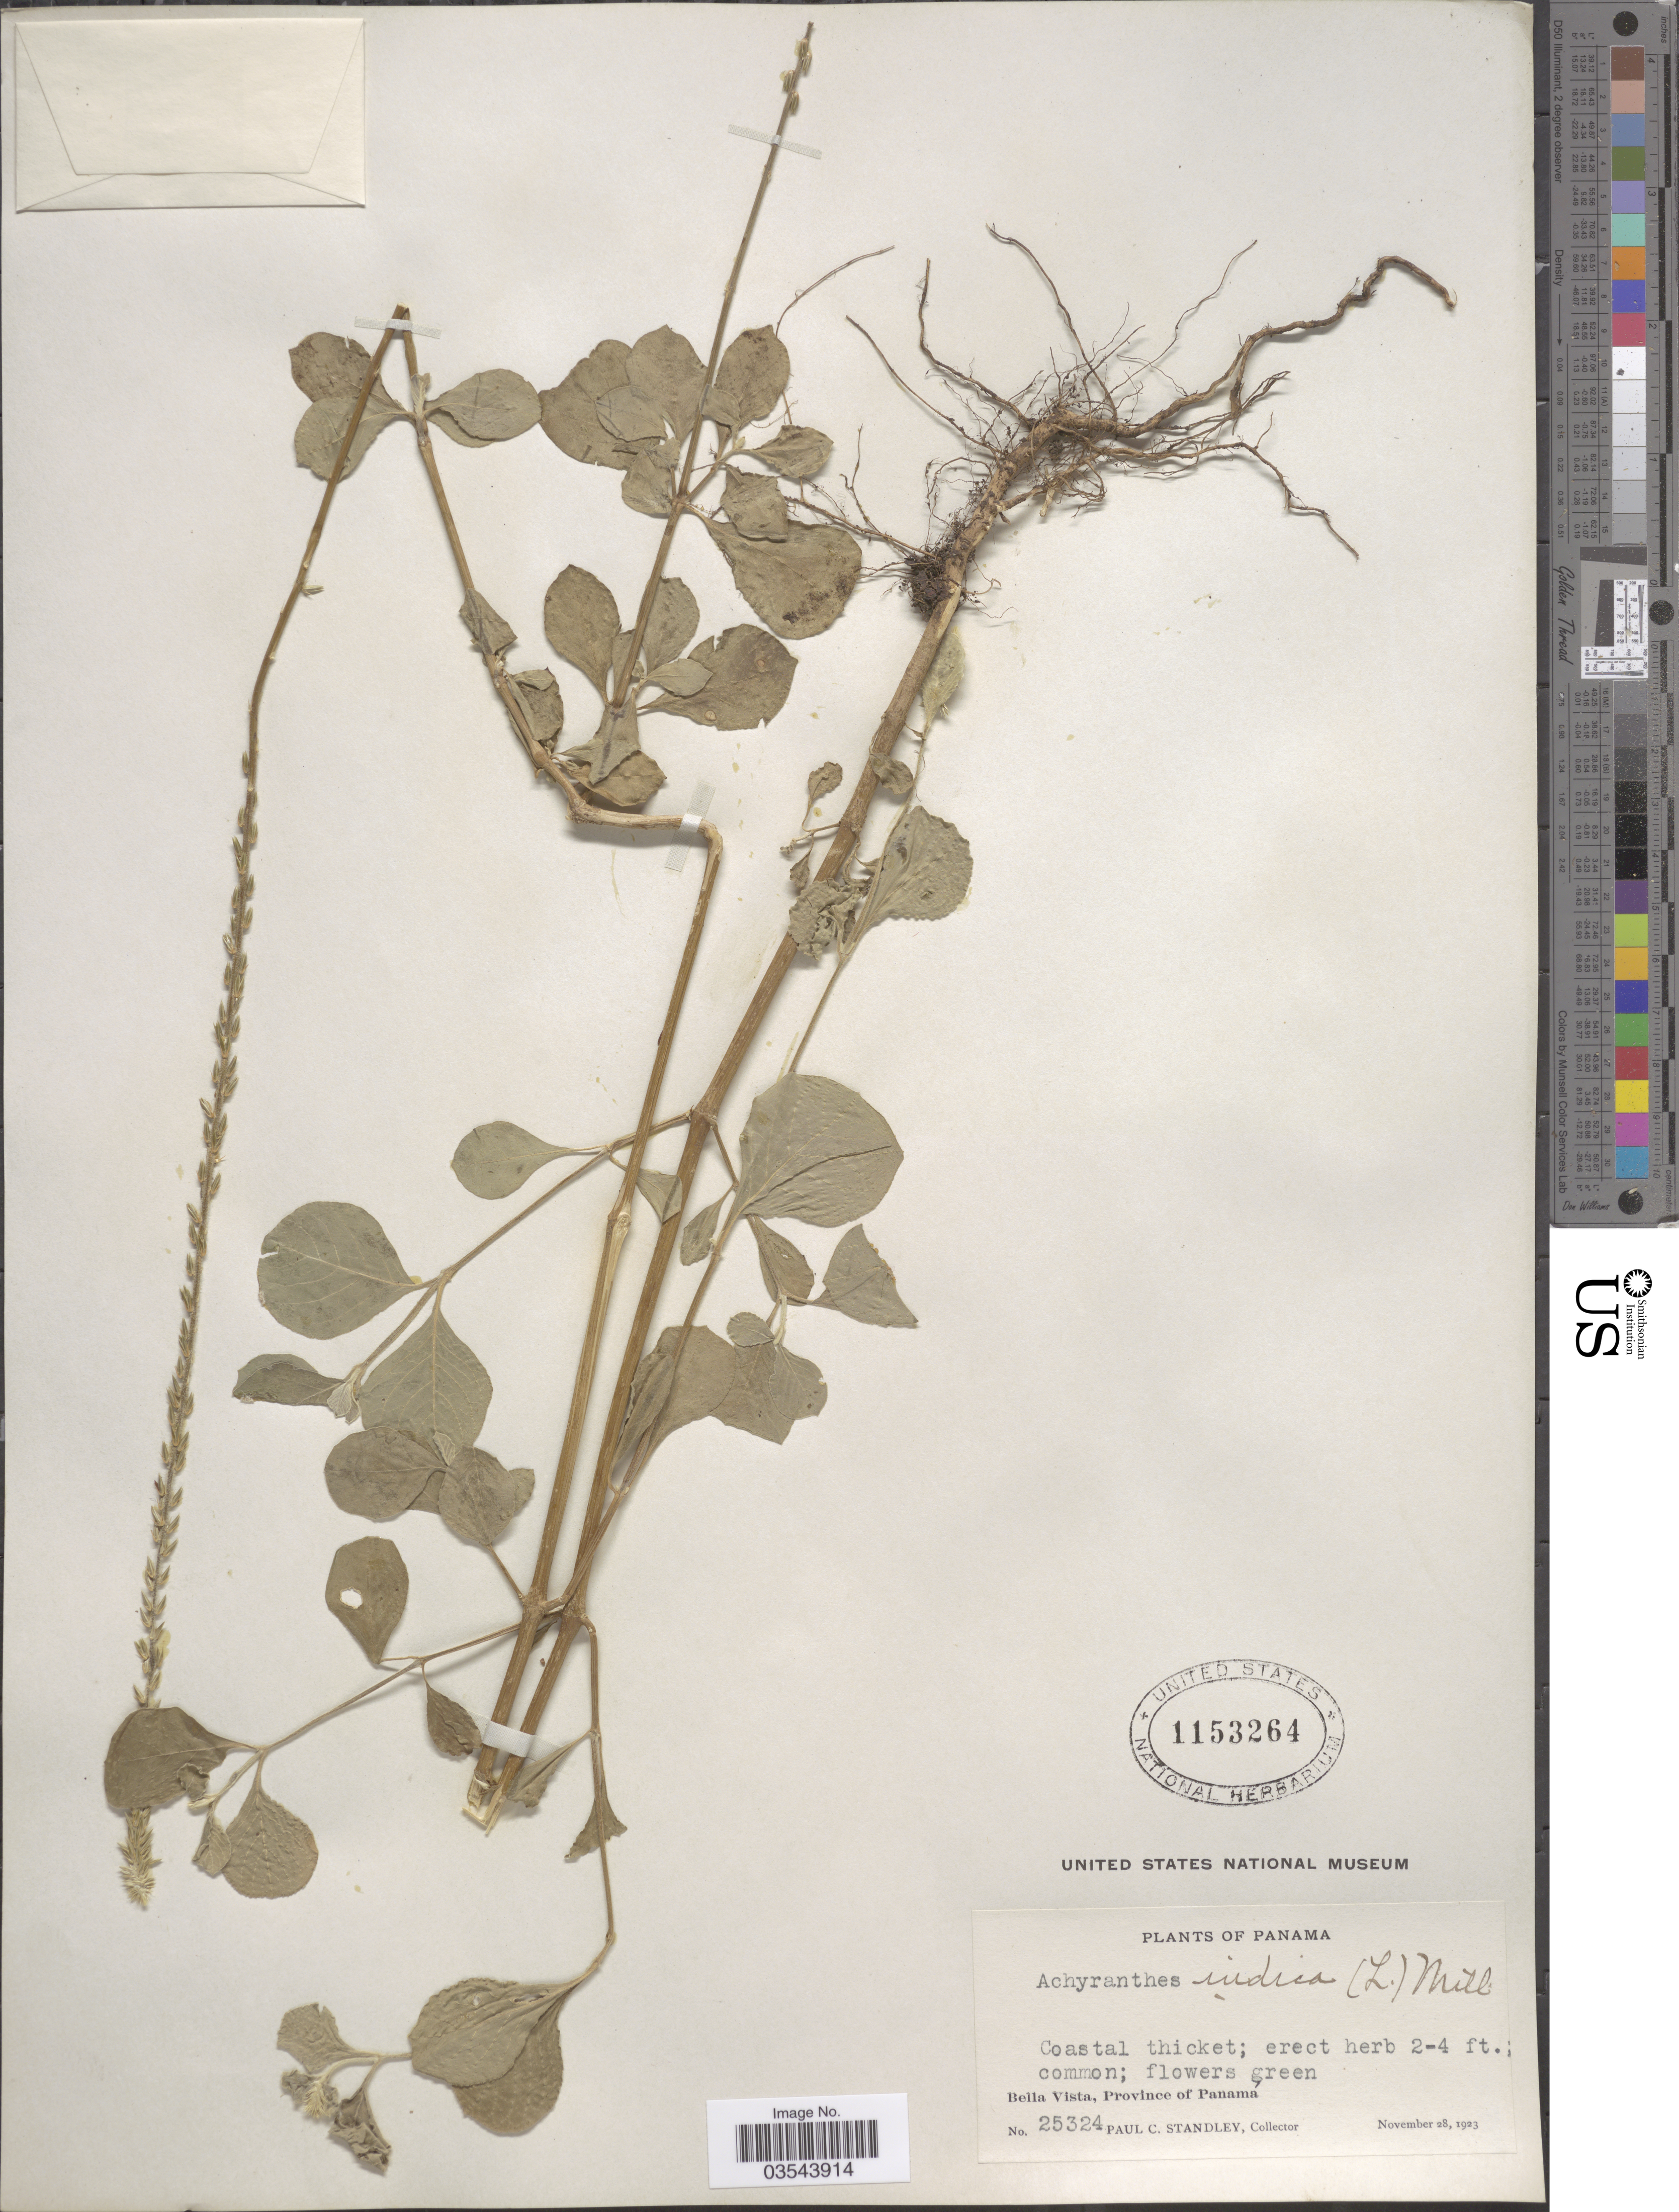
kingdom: Plantae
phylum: Tracheophyta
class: Magnoliopsida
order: Caryophyllales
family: Amaranthaceae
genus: Achyranthes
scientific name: Achyranthes indica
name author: (L.) Mill.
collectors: P. C. Standley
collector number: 25324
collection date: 1923-11-28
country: Panama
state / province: Panamá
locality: Bella Vista.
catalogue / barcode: US 1153264